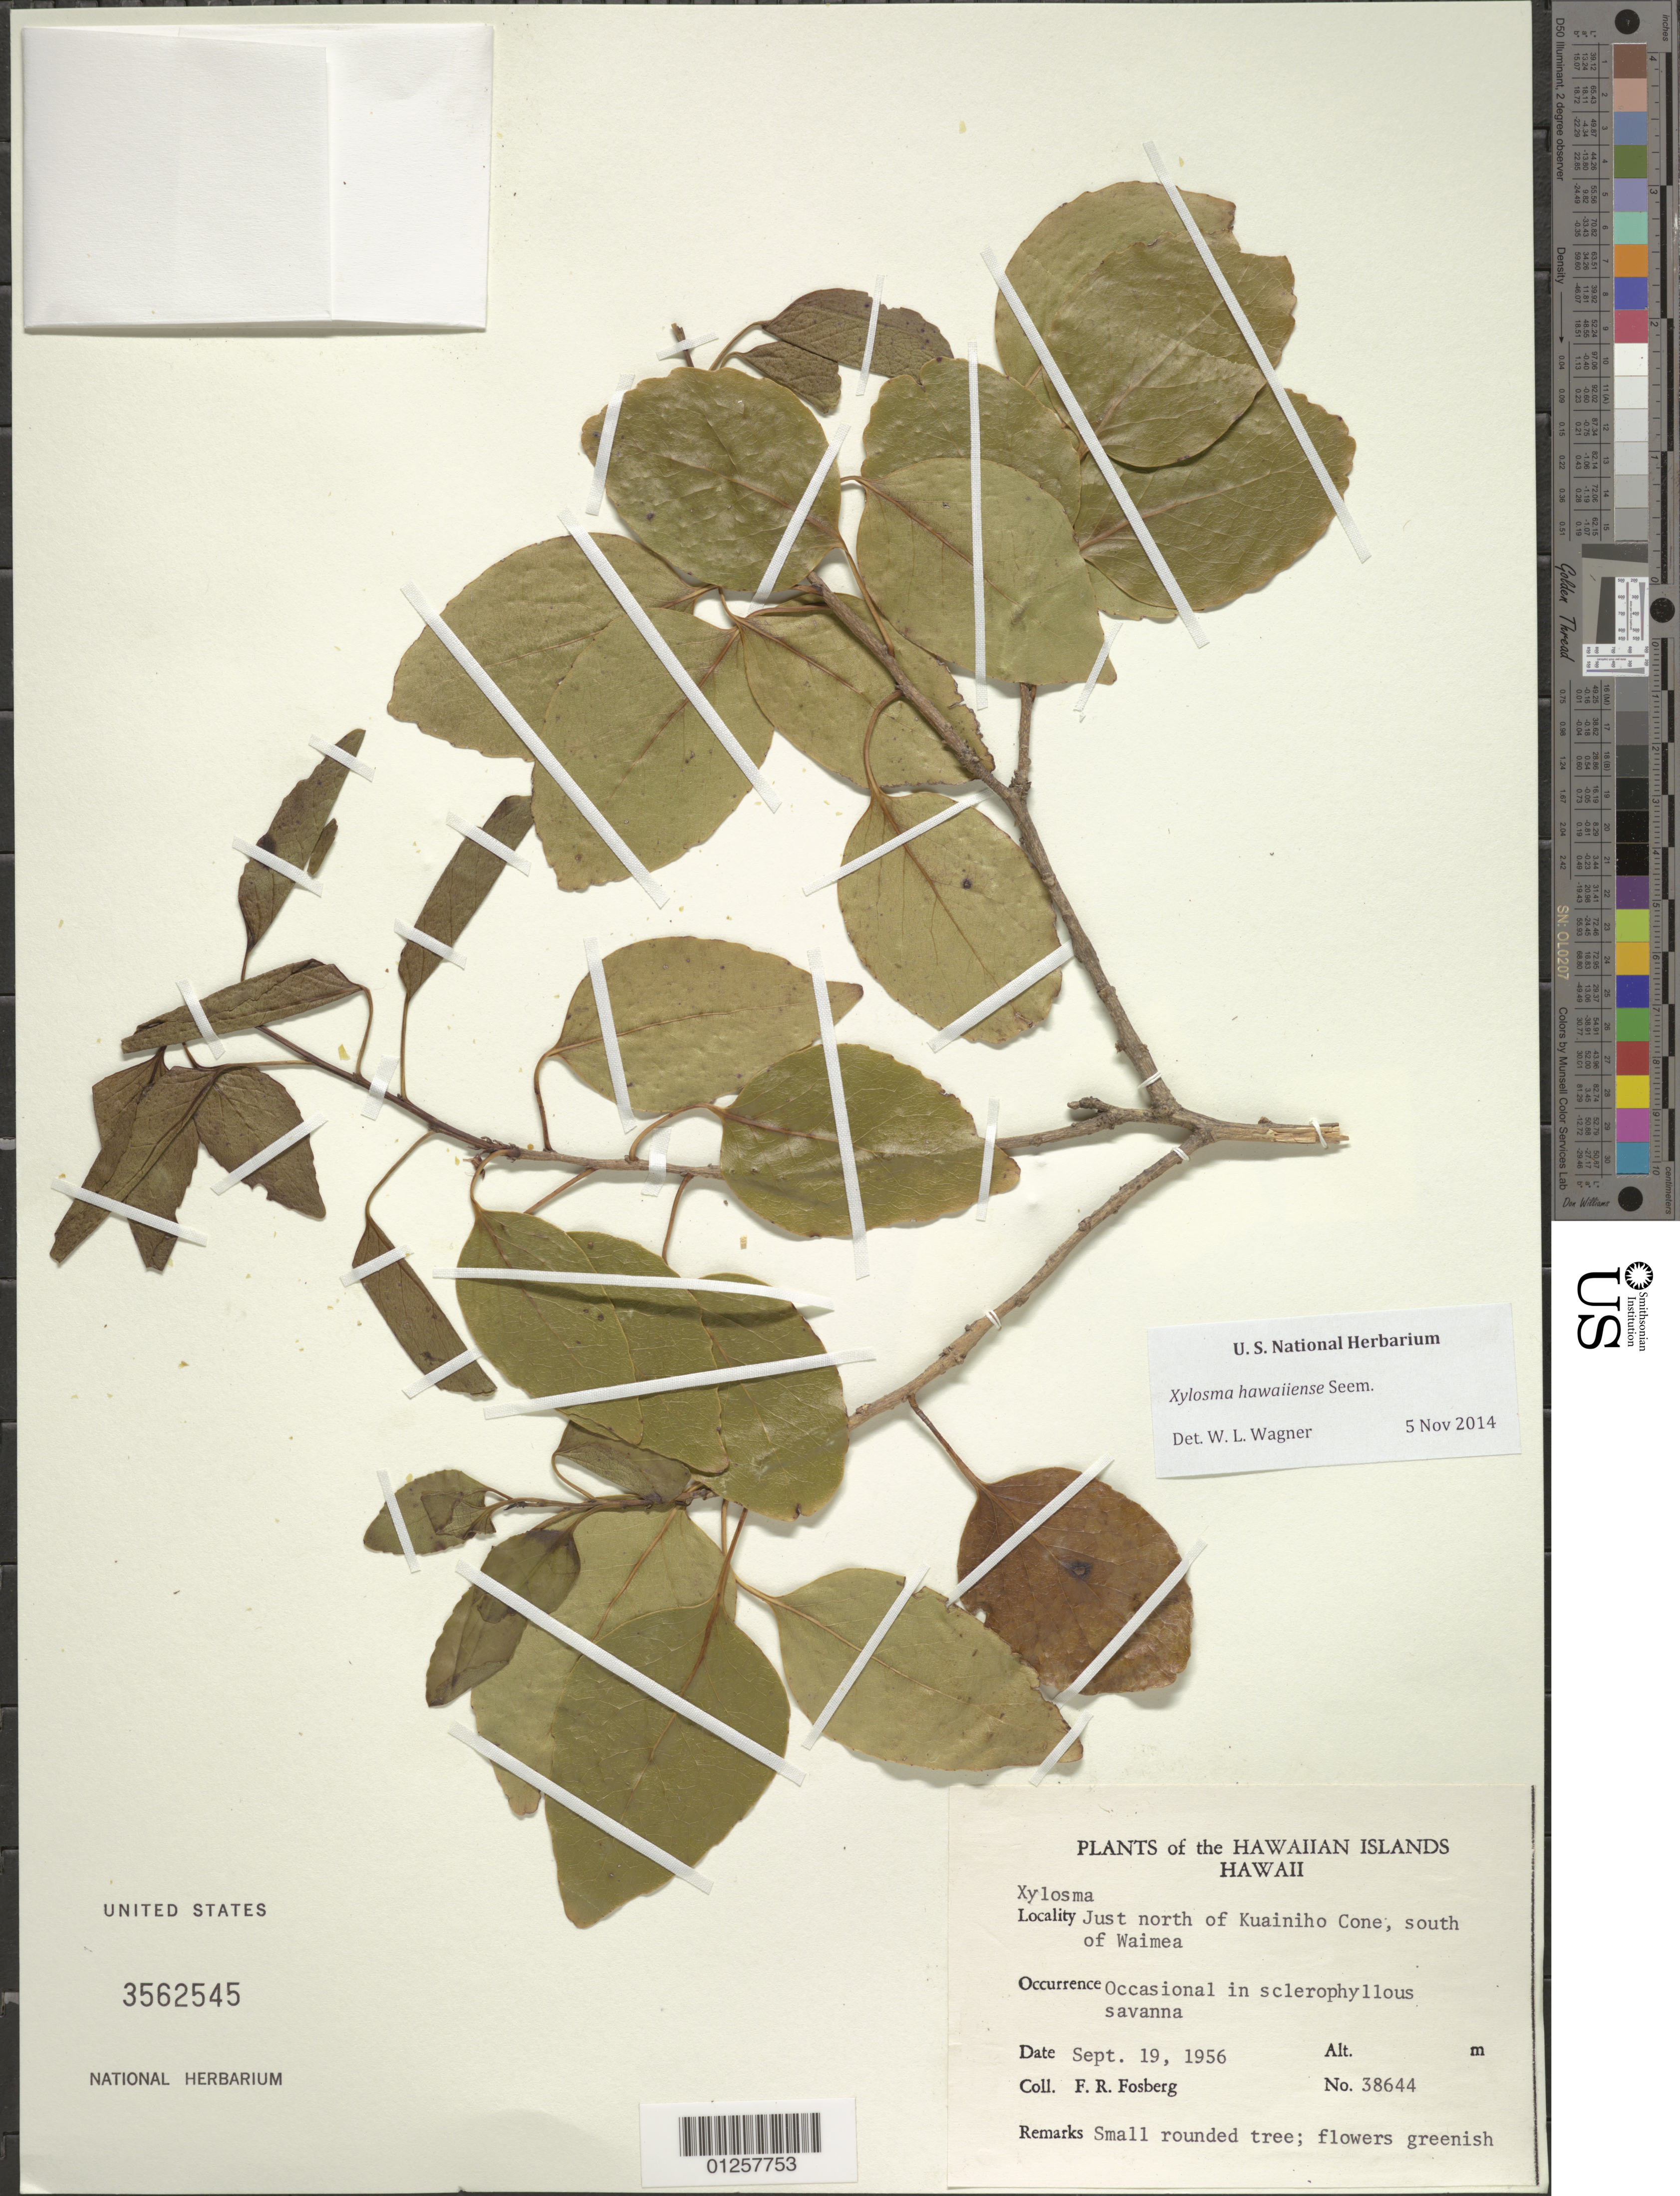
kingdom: Plantae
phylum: Tracheophyta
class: Magnoliopsida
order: Malpighiales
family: Salicaceae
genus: Xylosma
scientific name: Xylosma hawaiensis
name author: Seem.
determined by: Wagner, W. L., (BOT), Smithsonian Institution - National Museum of Natural History (UNITED STATES)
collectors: F. R. Fosberg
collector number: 38644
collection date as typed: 19 Sep 1956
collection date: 1956-09-19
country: United States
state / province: Hawaii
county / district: Hawaii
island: Hawaii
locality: Just N of Kuainiho Cone, S of Waimea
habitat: Occasional in sclerophyllous savanna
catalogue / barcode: US 3562545